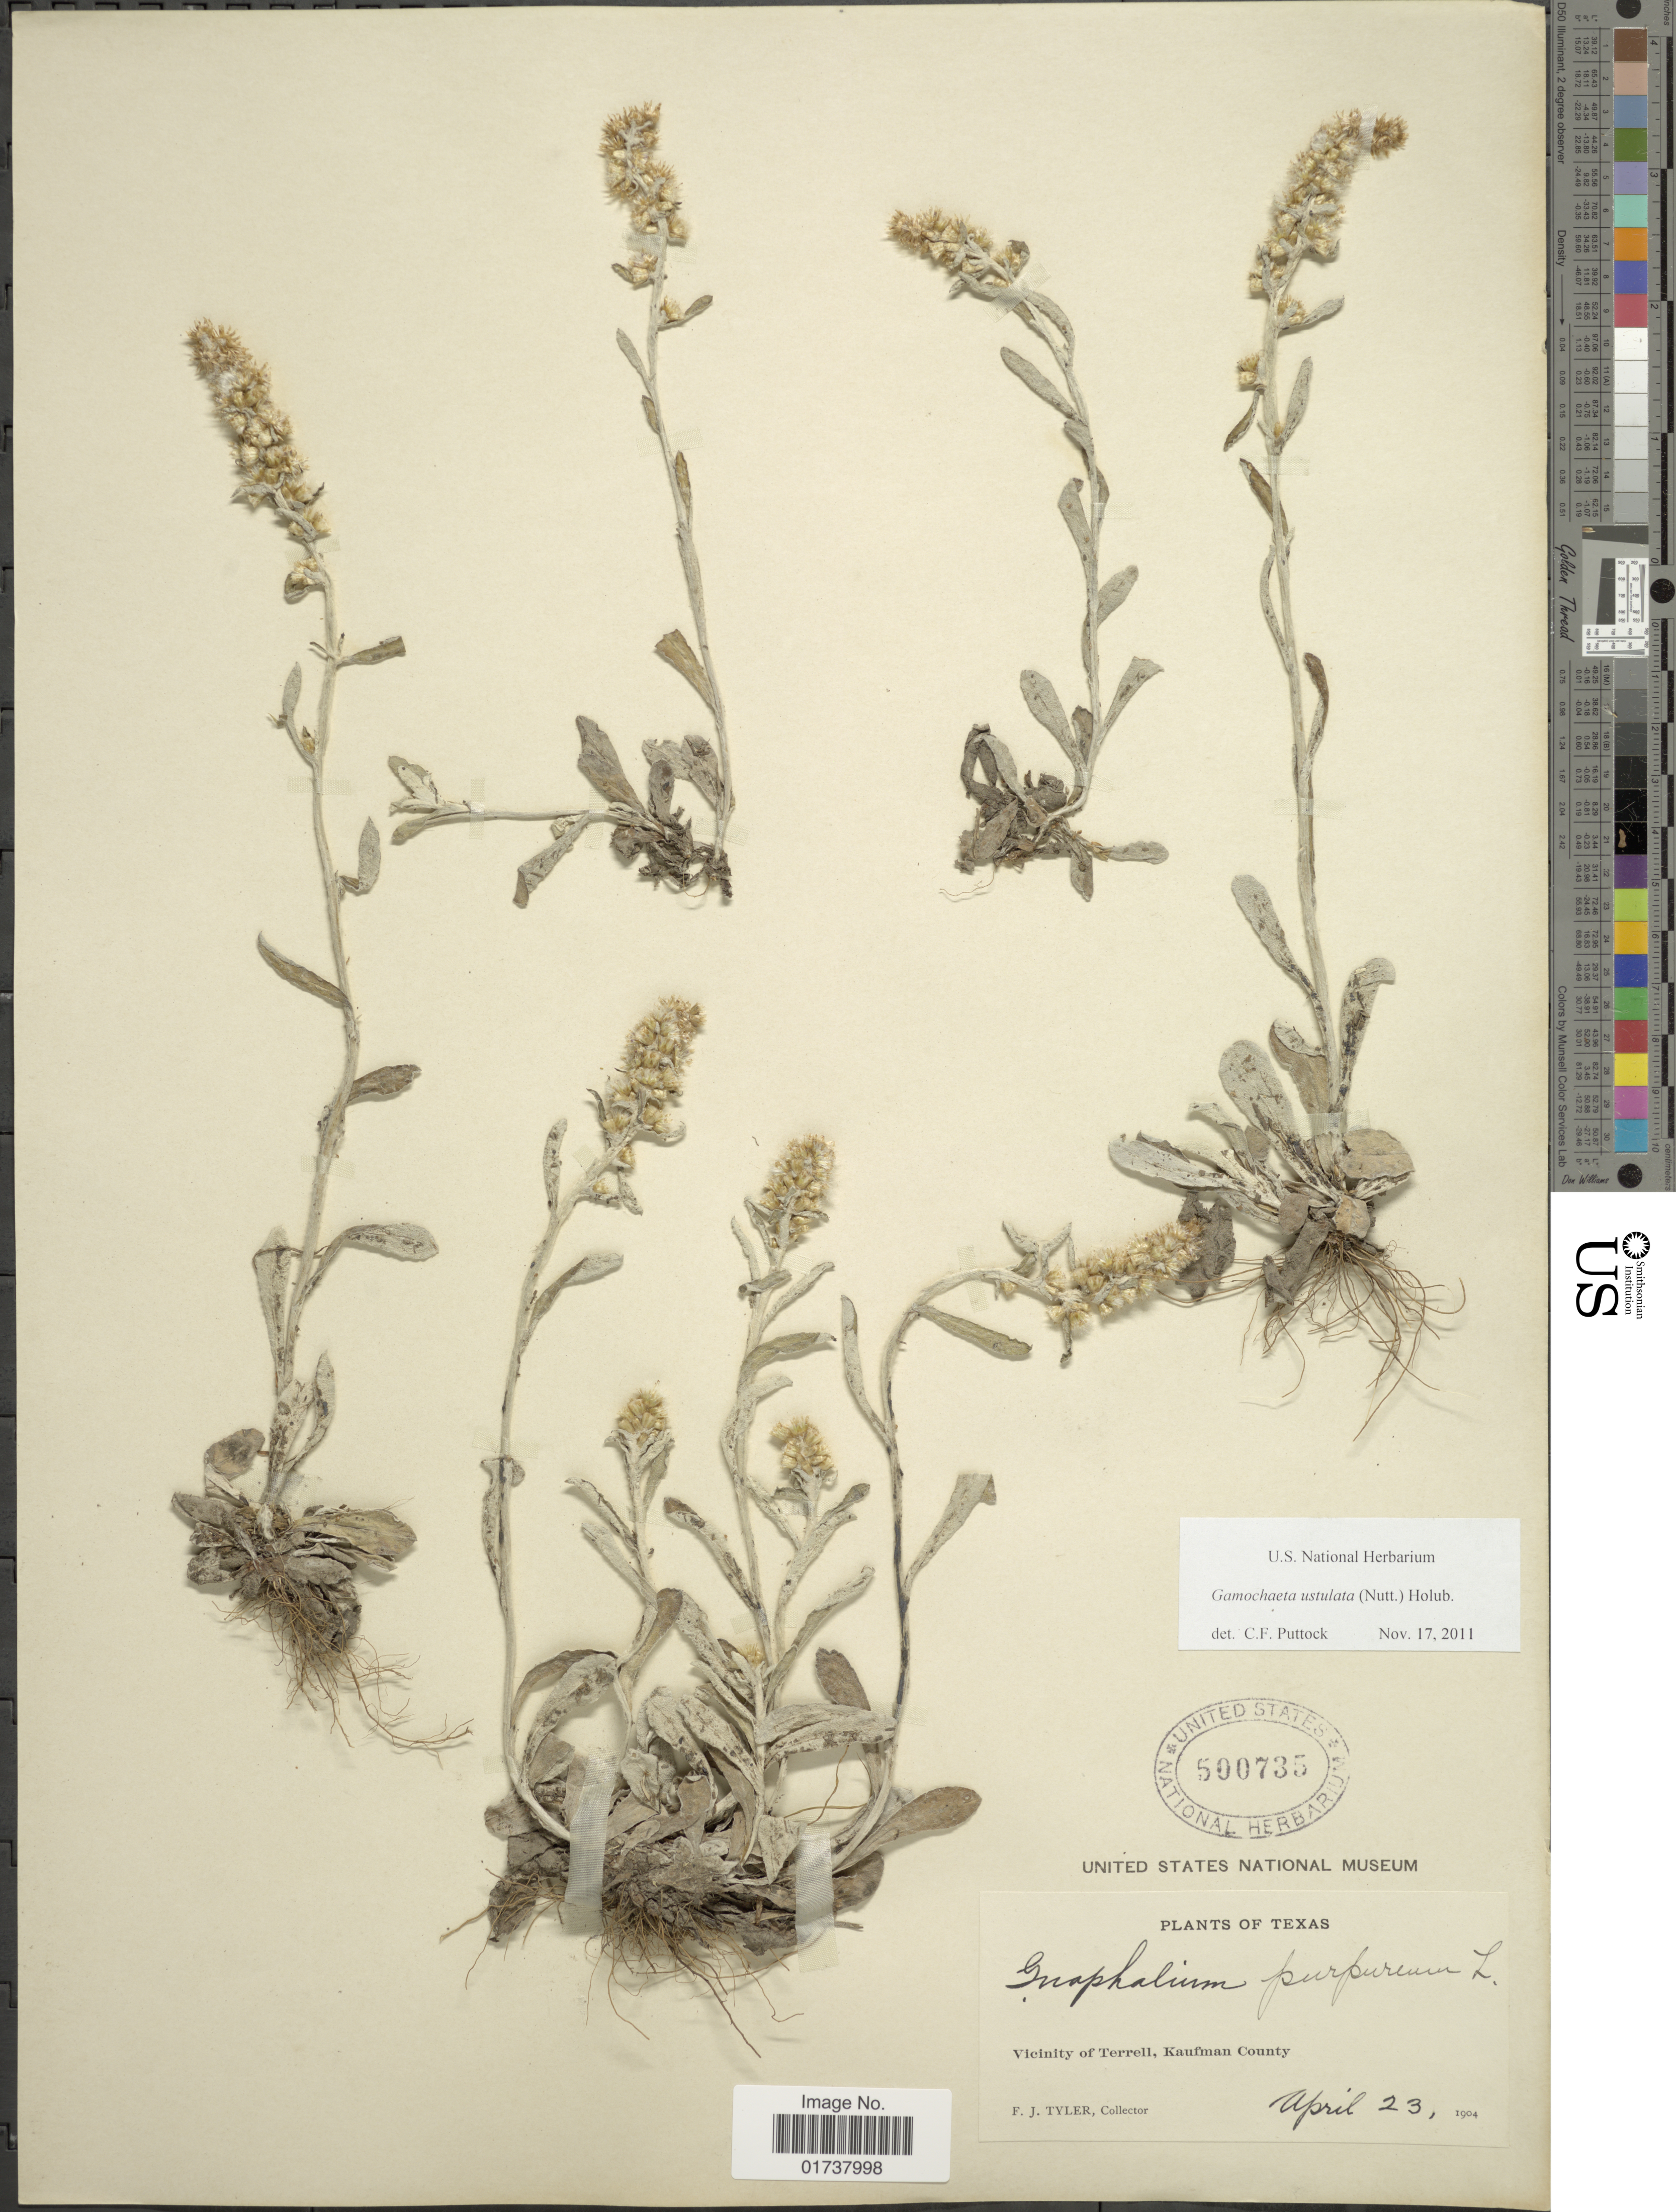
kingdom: Plantae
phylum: Tracheophyta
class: Magnoliopsida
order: Asterales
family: Asteraceae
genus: Gamochaeta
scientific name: Gamochaeta purpurea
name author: (L.) Cabrera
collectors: F. Tyler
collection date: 1904-04-23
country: United States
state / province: Texas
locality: Vicinity of Terrell, Kaufman County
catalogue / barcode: US 500735